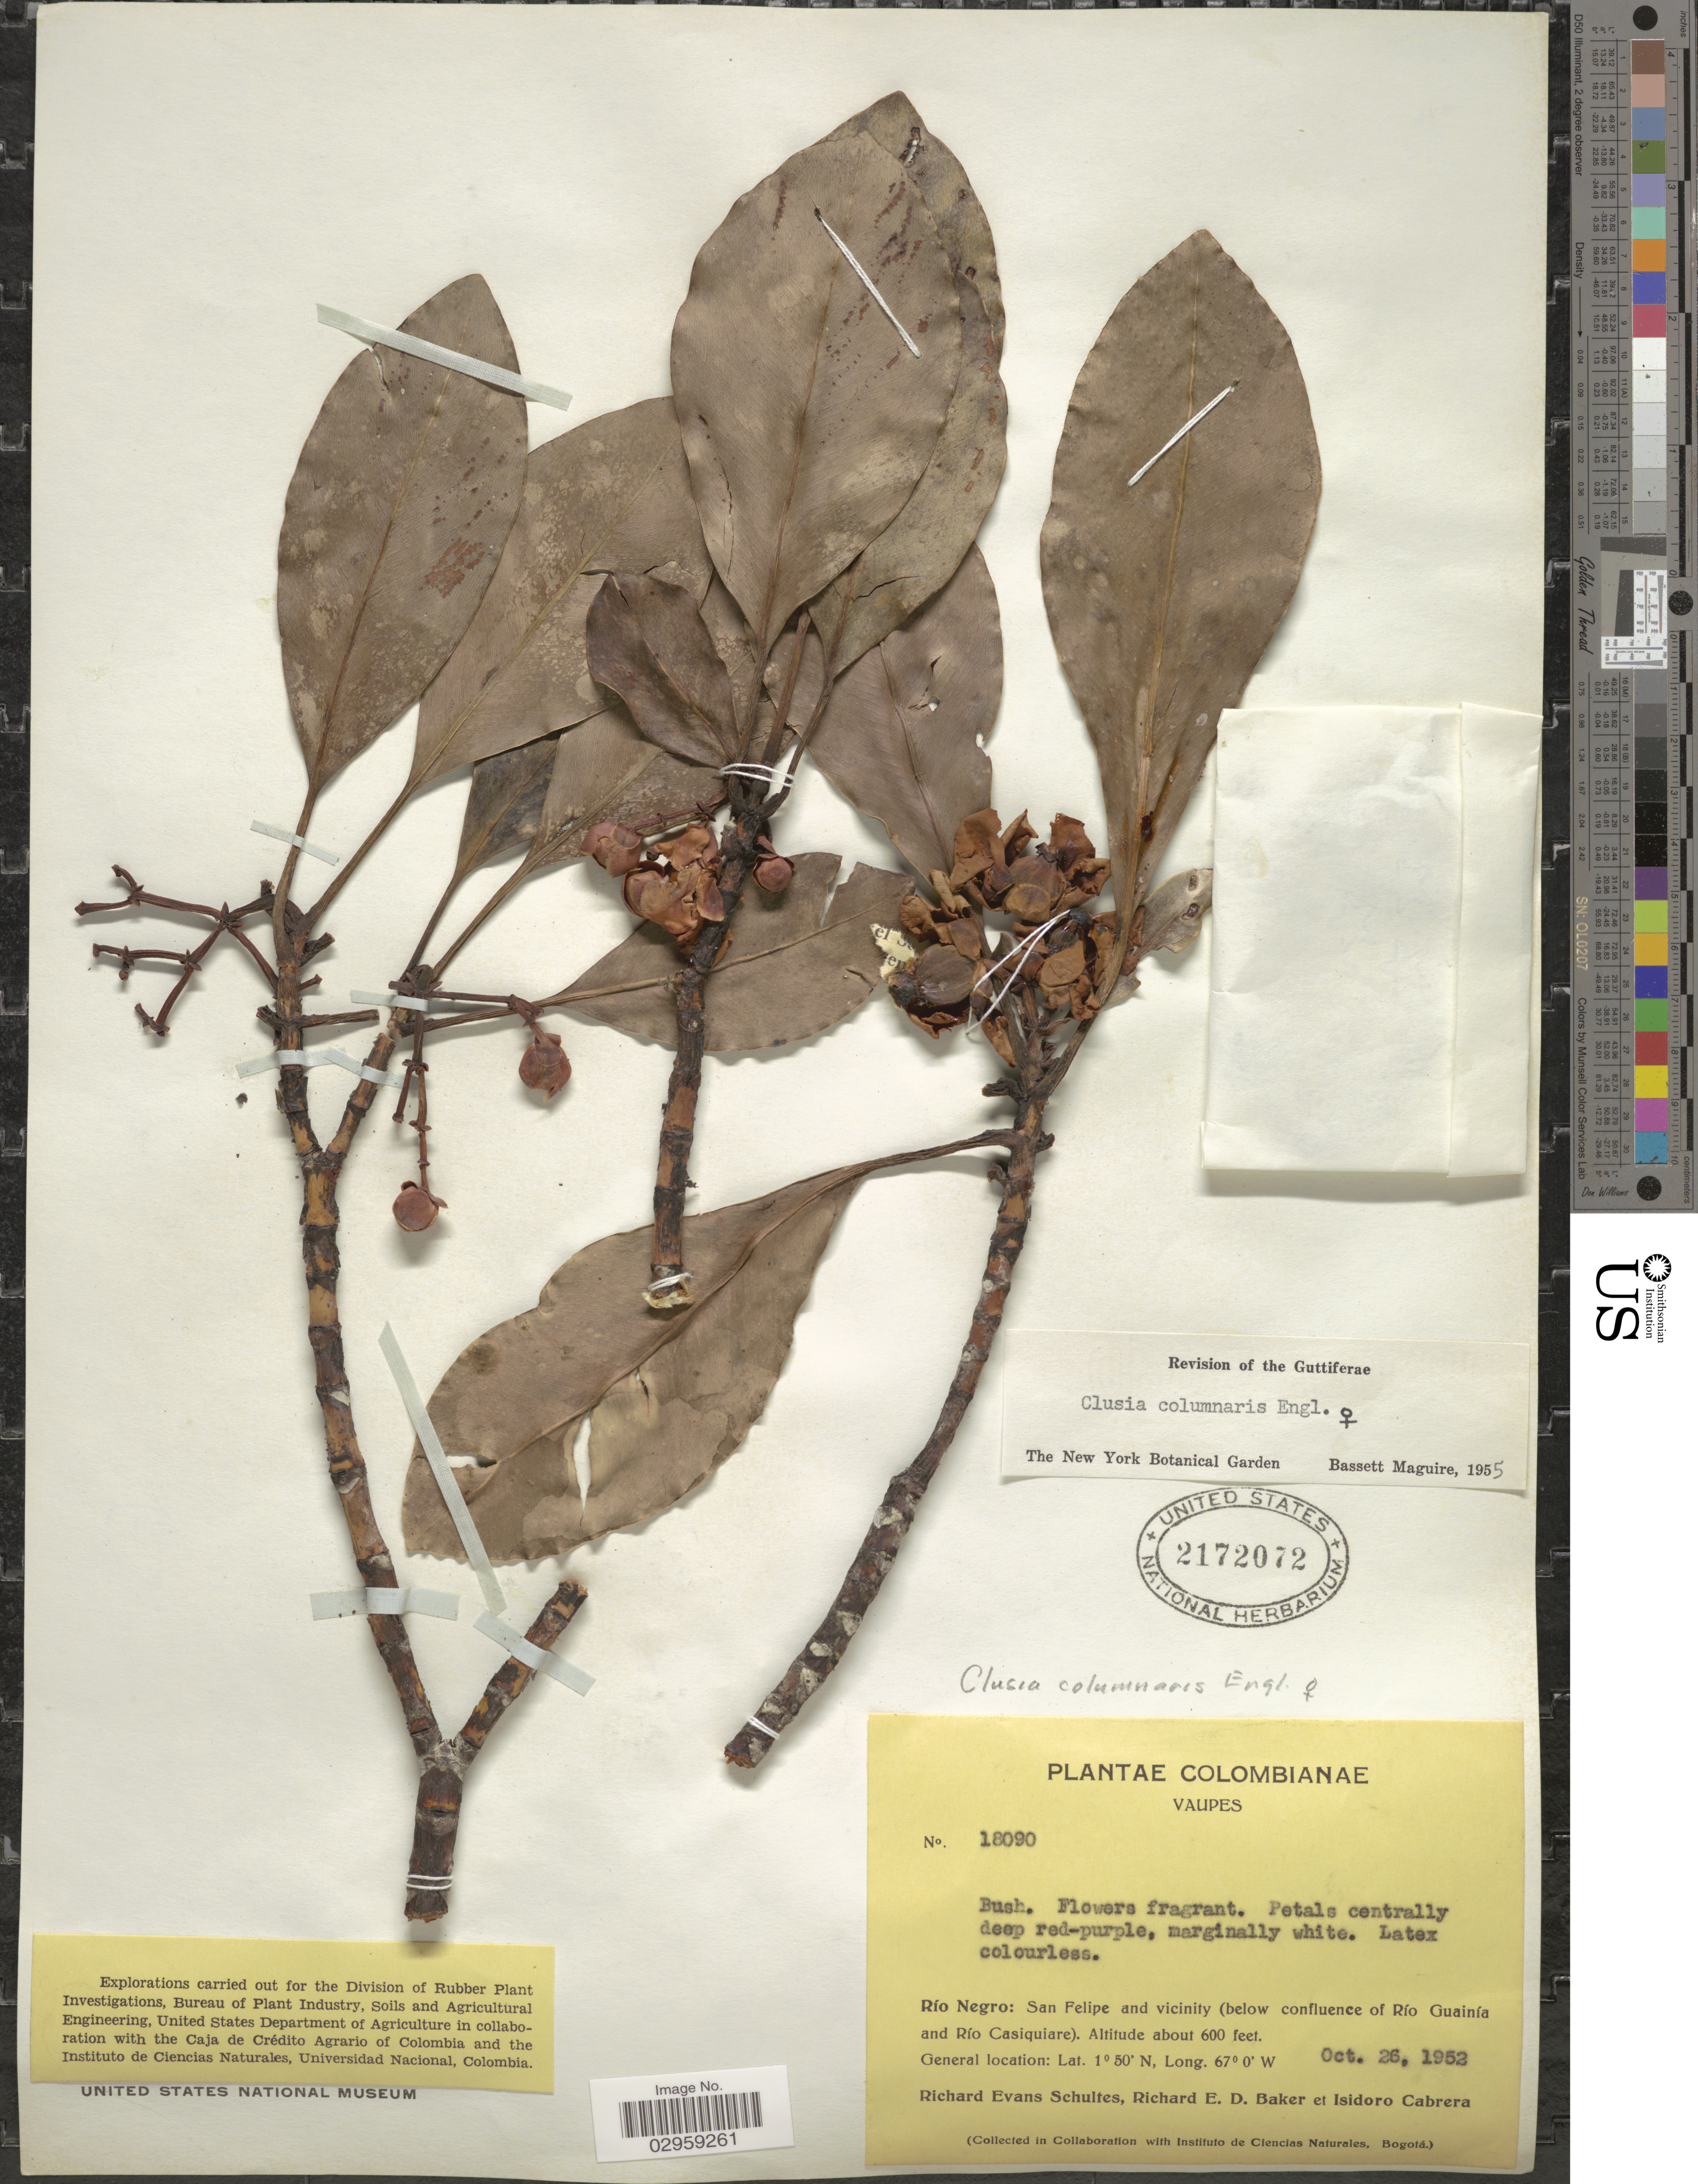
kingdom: Plantae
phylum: Tracheophyta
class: Magnoliopsida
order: Malpighiales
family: Clusiaceae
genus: Clusia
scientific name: Clusia columnaris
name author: Engl.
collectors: R. E. Schultes, R. E. D. Baker & I. Cabrera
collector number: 18090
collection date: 1952-10-26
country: Colombia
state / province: Vaupés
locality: Río Negro: San Felipe and vicinity (below confluence of Río Guainía and Río Casiquiare)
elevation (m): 183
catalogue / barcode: US 2172072